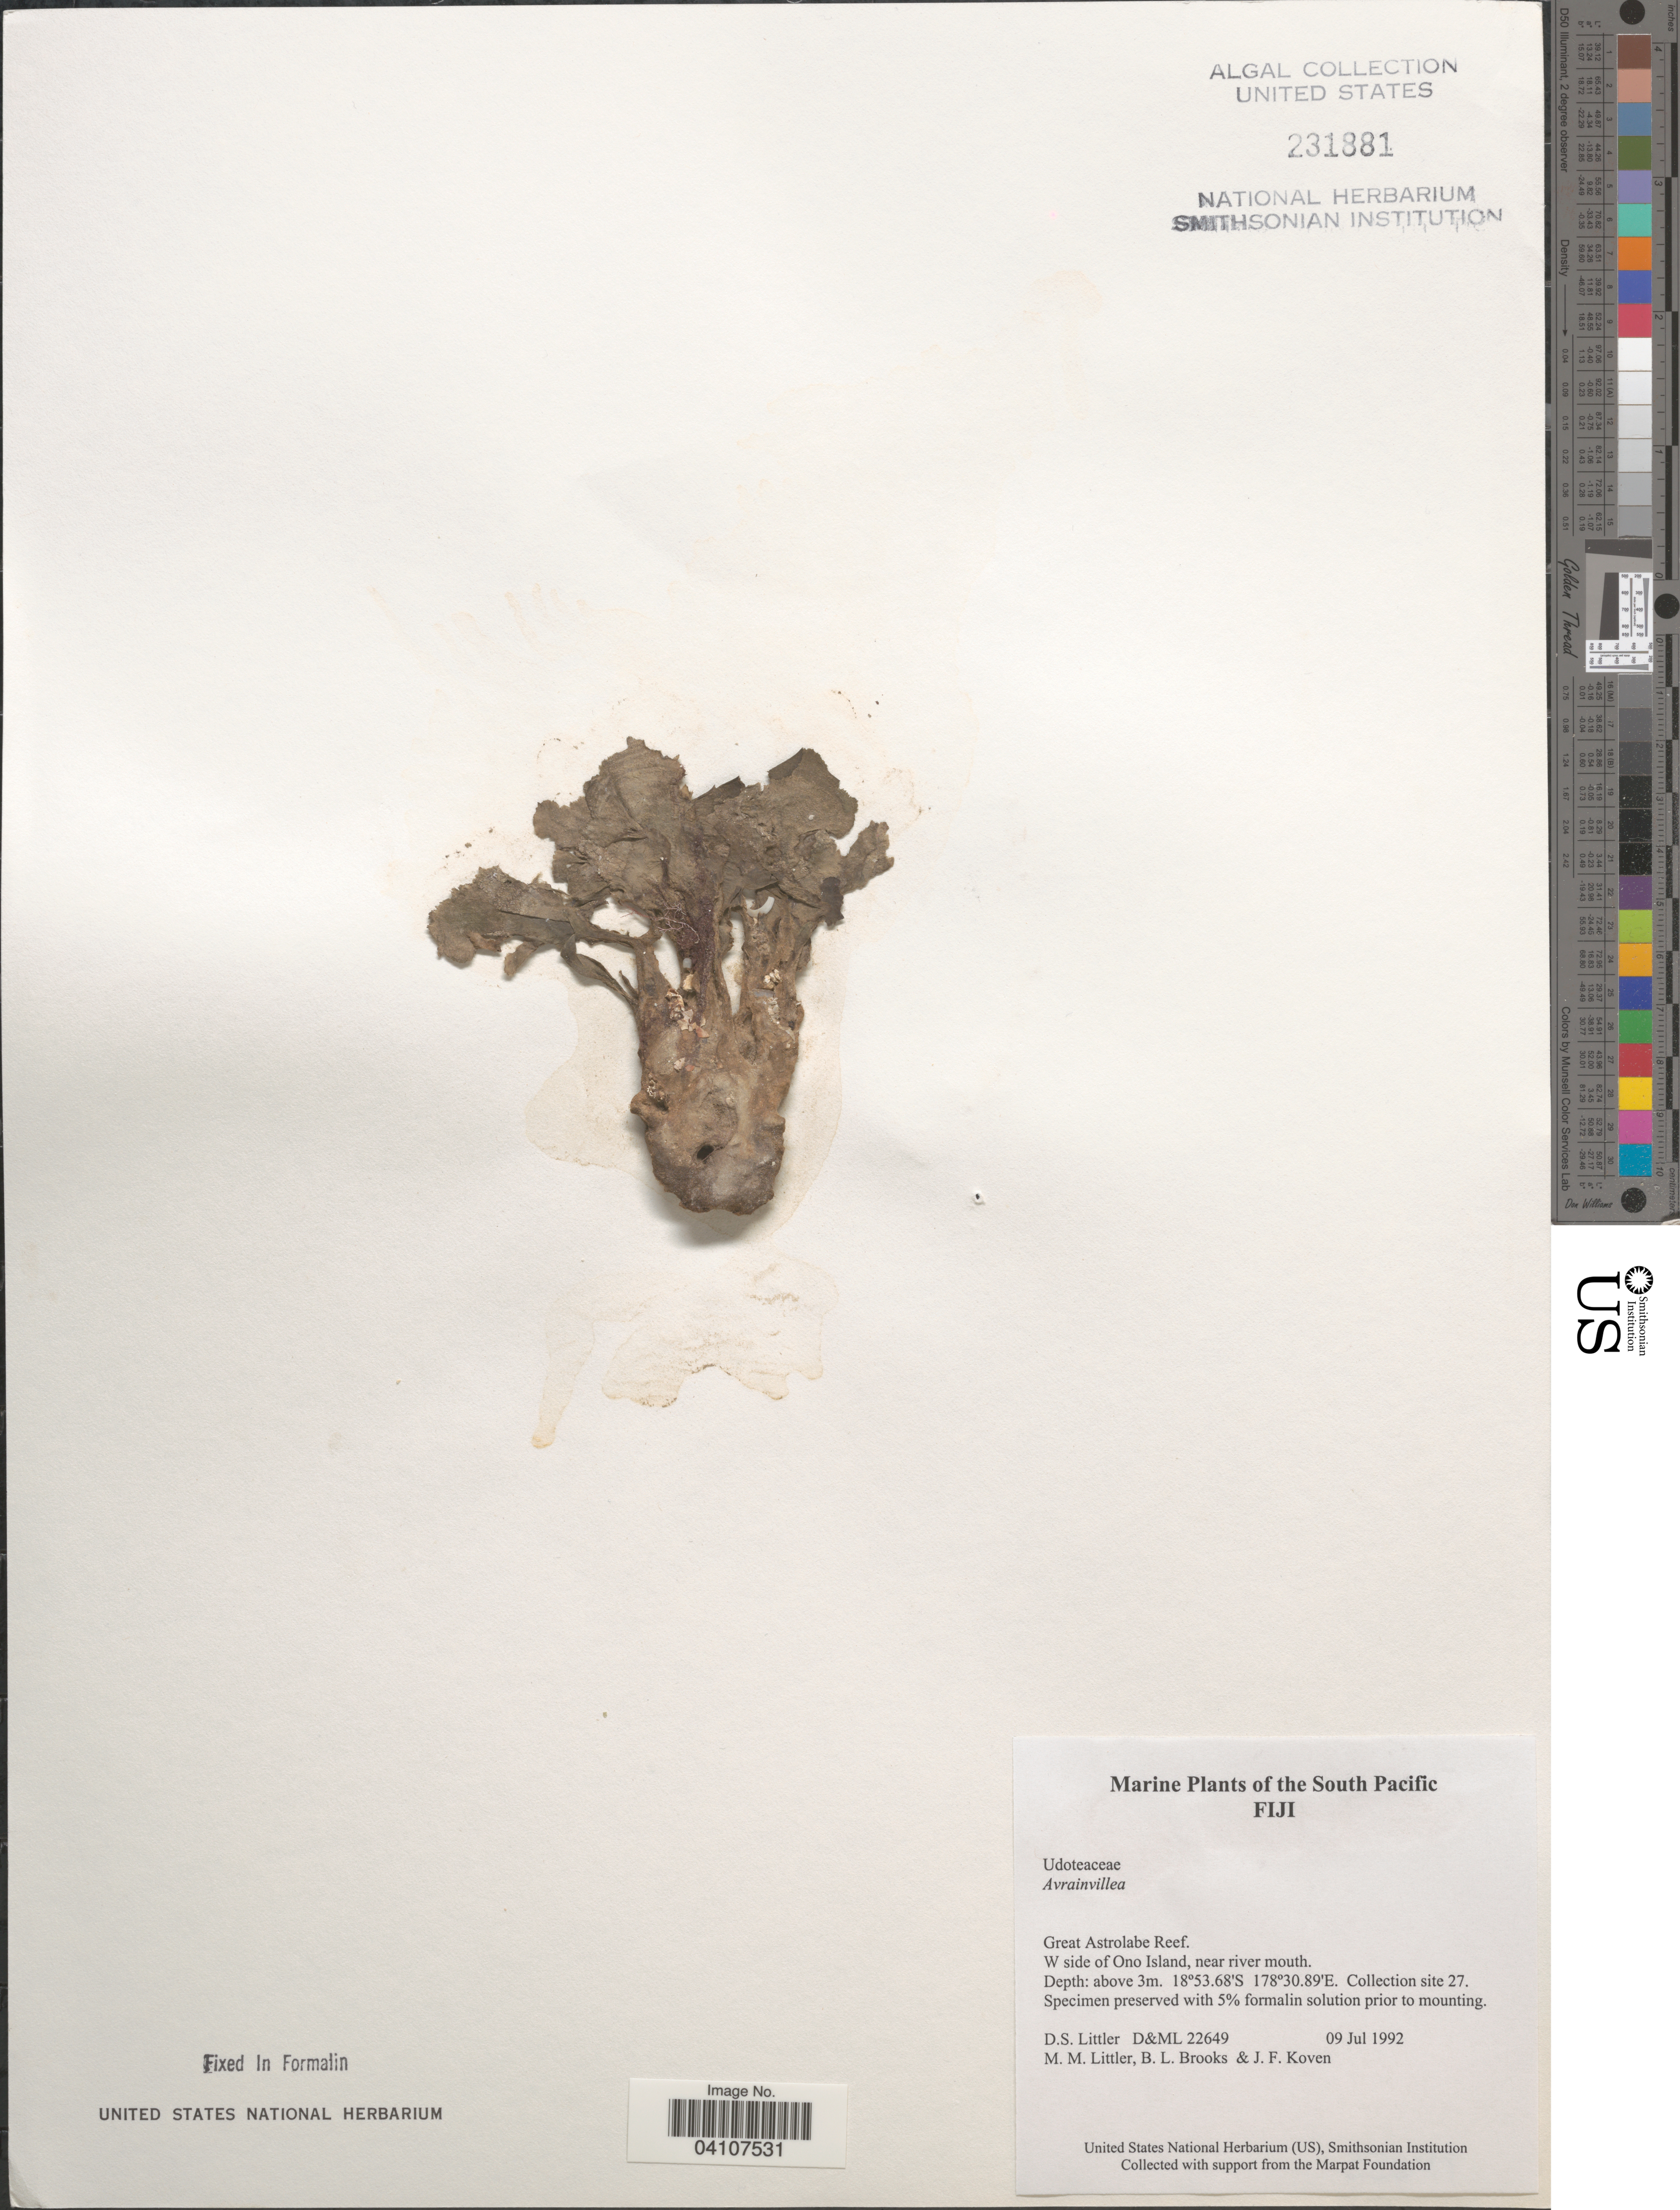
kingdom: Plantae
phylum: Chlorophyta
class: Ulvophyceae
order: Bryopsidales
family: Dichotomosiphonaceae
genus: Avrainvillea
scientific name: Avrainvillea sp.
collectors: D. S. Littler, B. Brooks & J. Koven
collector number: D&ML22649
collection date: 1992-07-09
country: Fiji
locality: South Pacific. Great Astrolabe Reef. W side of Ono Island, near river mouth. Collection site 27.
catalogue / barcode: US 231881